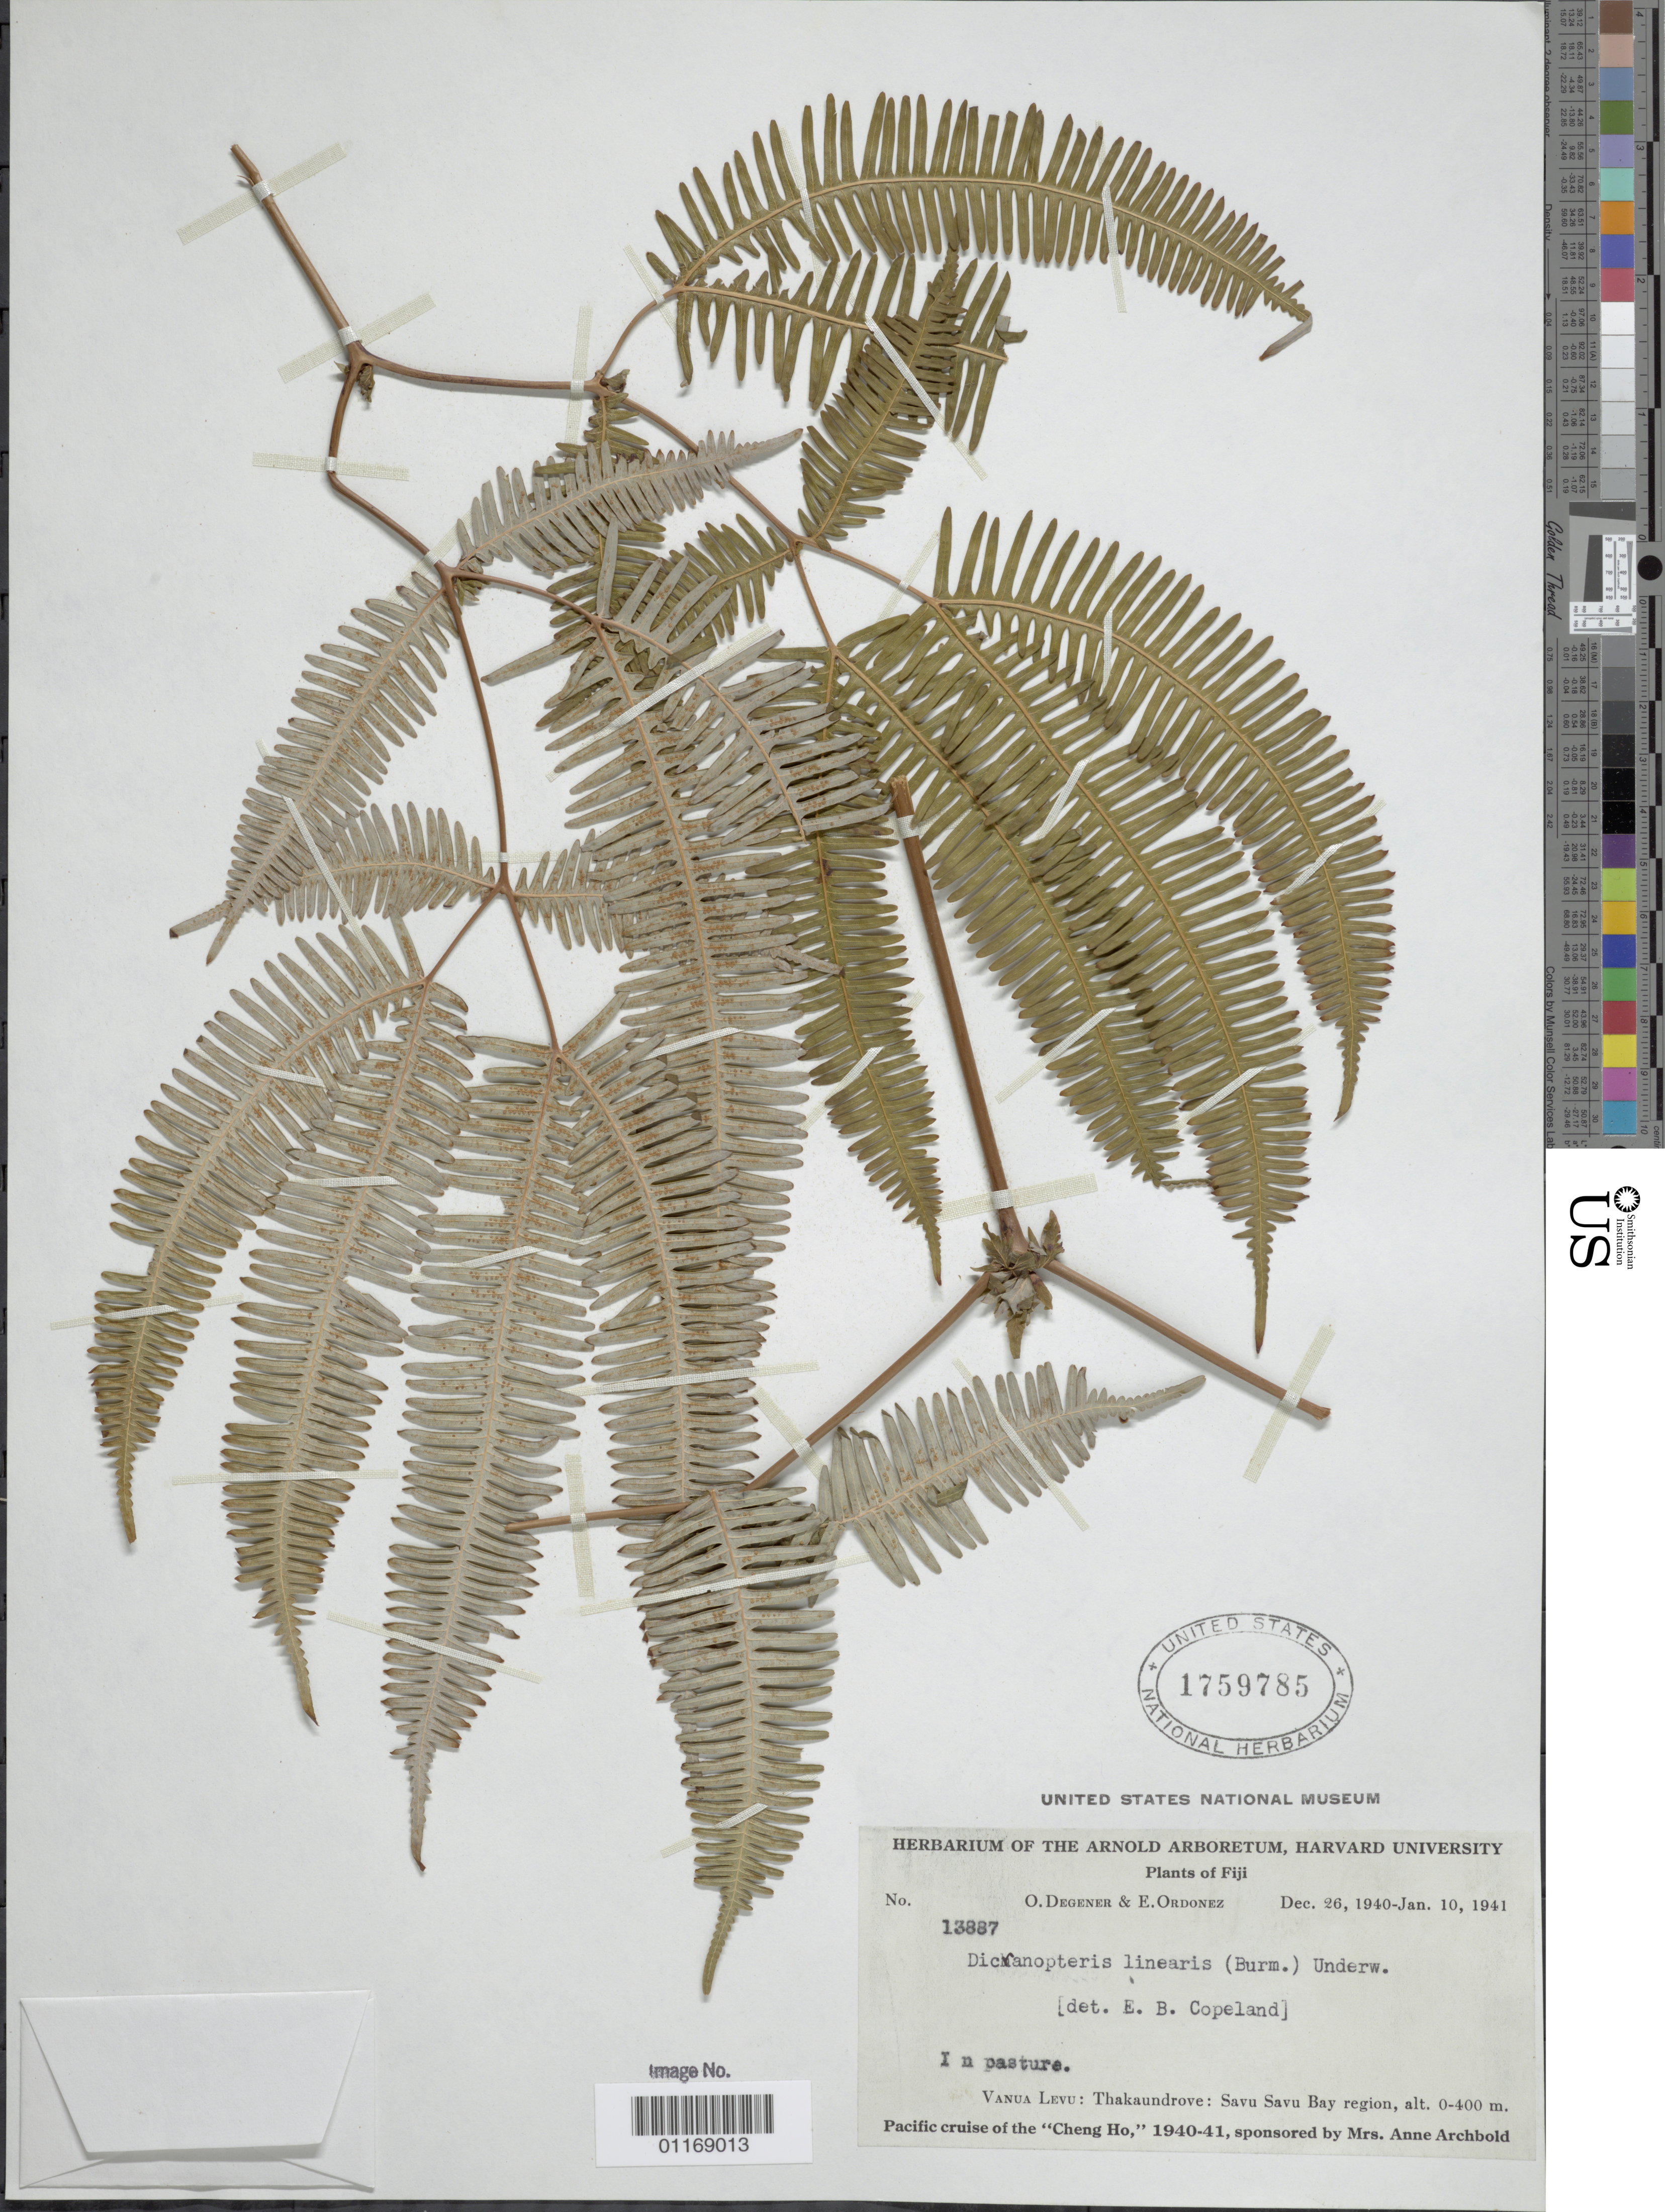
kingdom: Plantae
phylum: Tracheophyta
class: Polypodiopsida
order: Gleicheniales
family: Gleicheniaceae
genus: Dicranopteris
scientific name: Dicranopteris linearis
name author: (Burm. f.) Underw.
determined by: Copeland, E. B.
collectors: O. Degener & E. Ordonez.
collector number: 13887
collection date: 1940-12-26/1941-01-10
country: Fiji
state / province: Thakaundrove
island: Vanua Levu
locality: Savu savu Bay region, Vatunivuamonde Mt.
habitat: In pasture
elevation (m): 0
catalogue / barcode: US 1759785